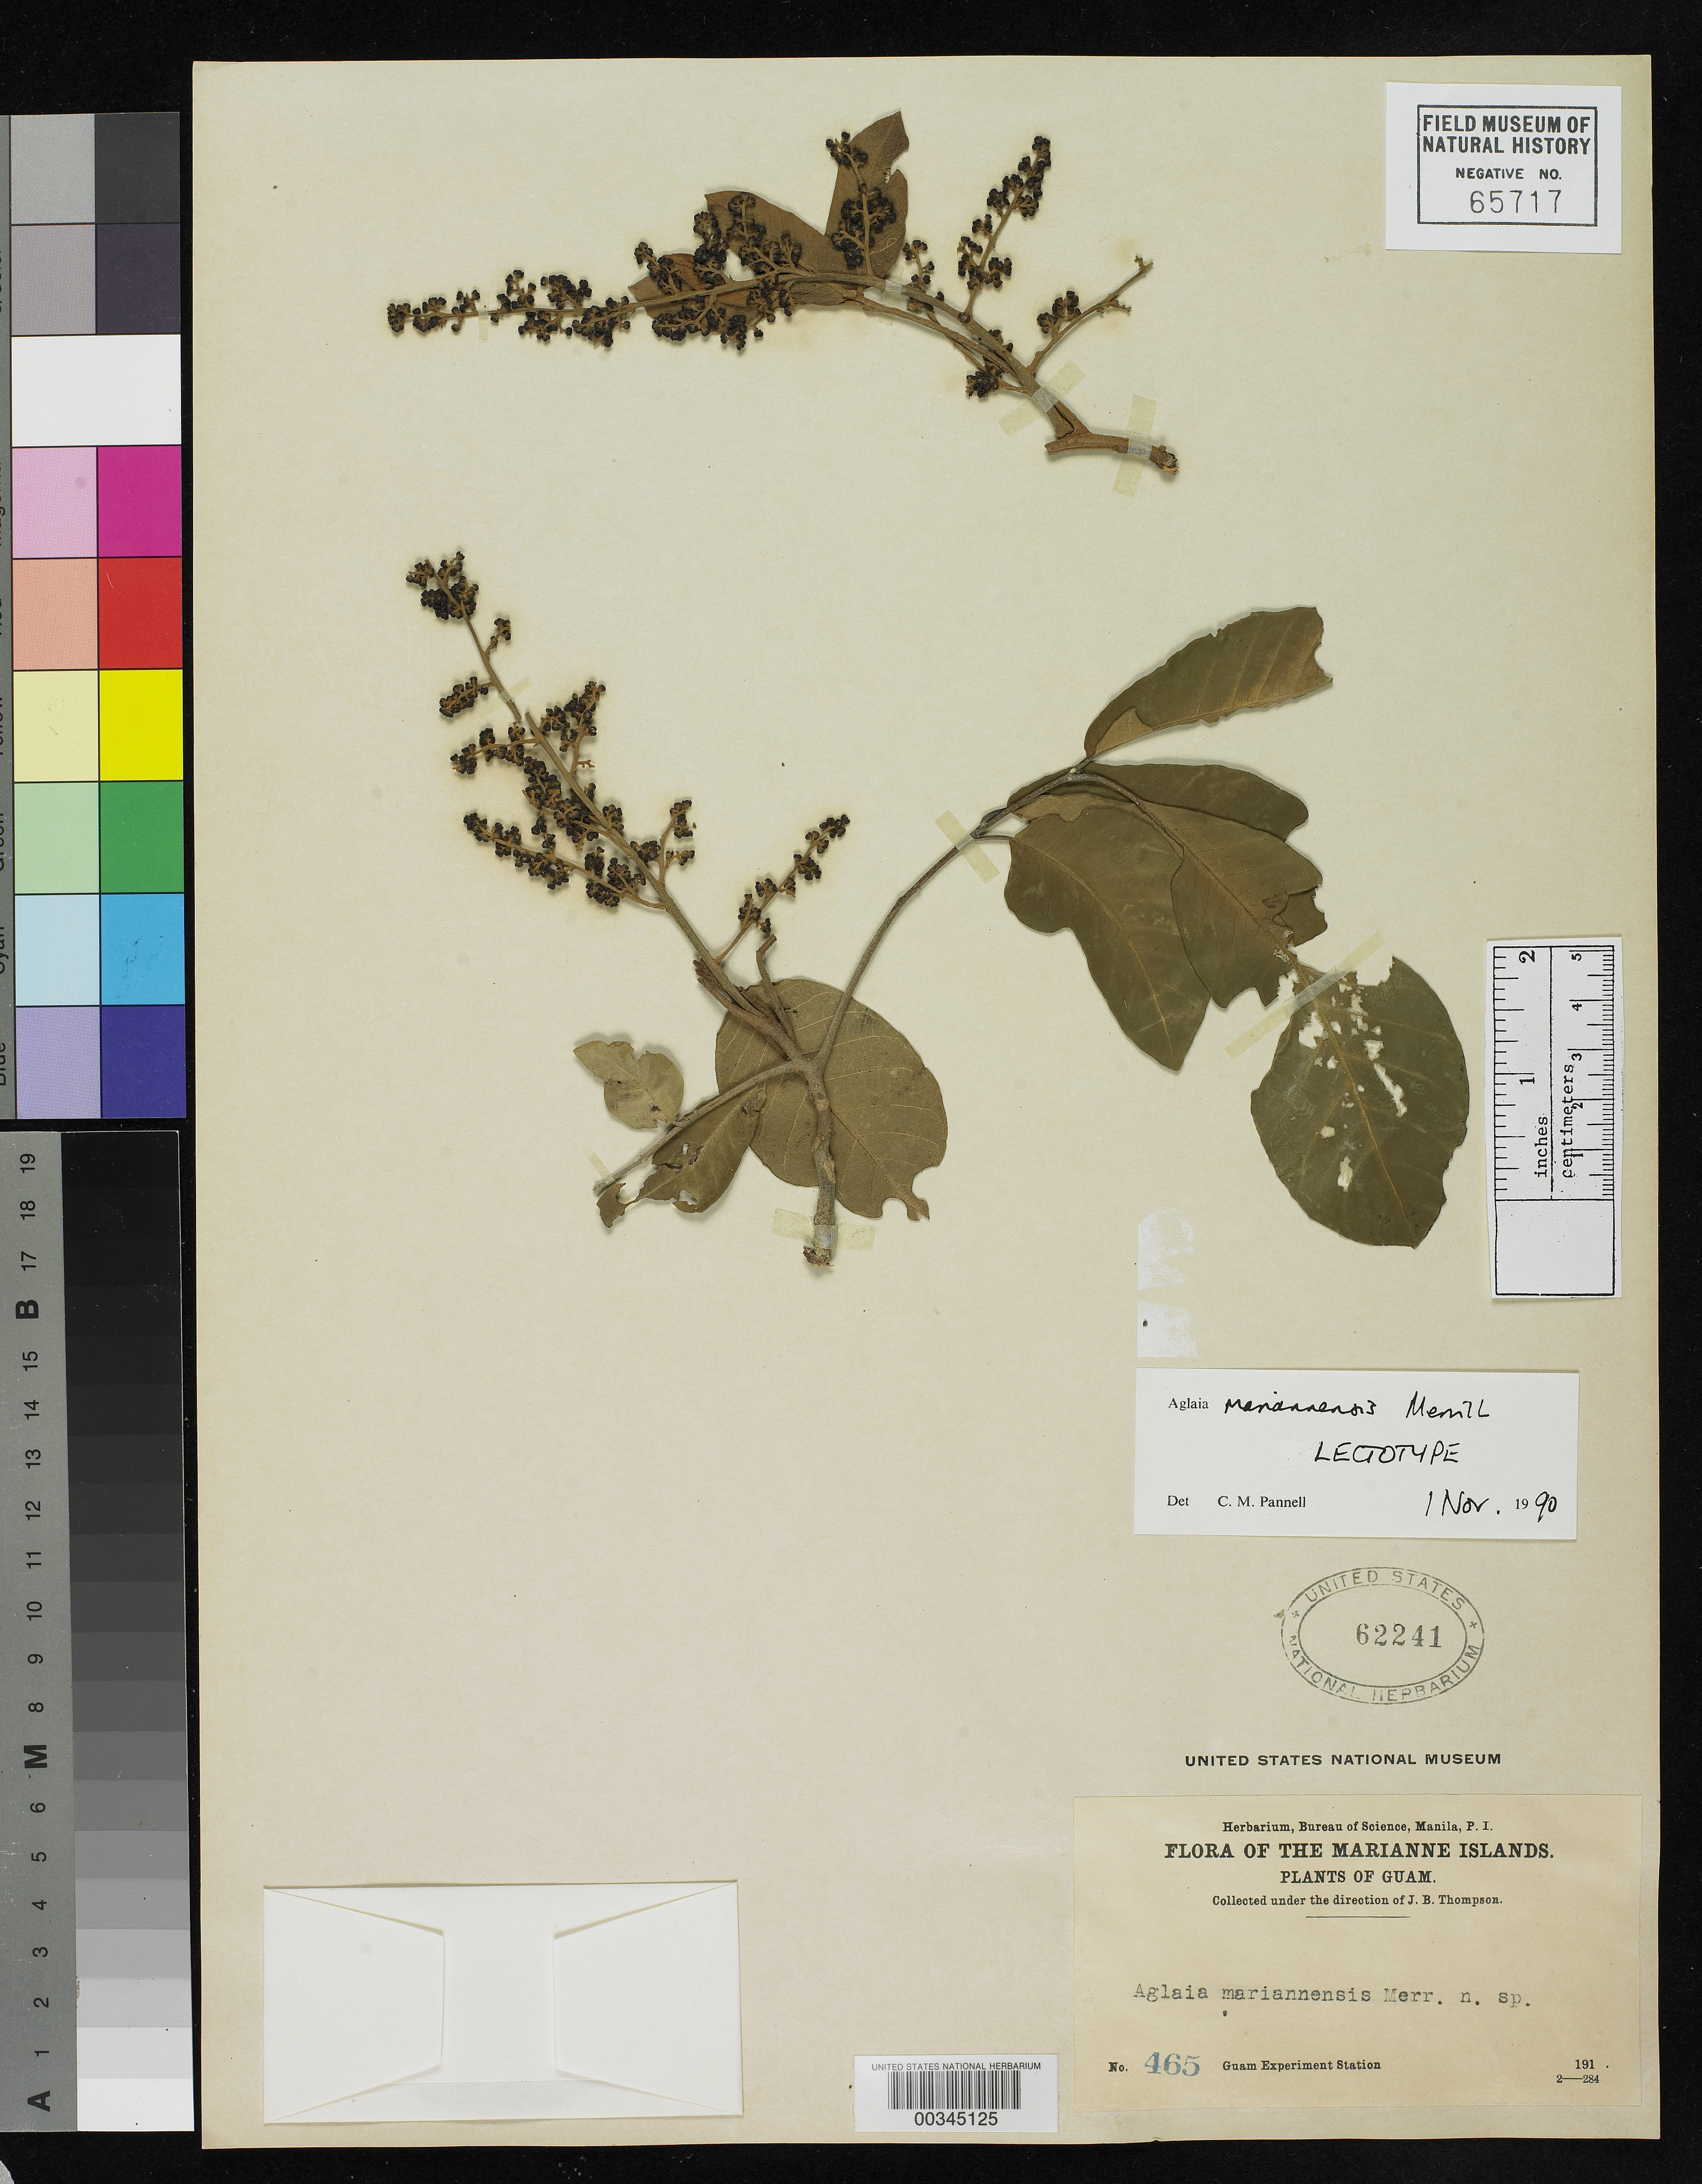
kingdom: Plantae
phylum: Tracheophyta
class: Magnoliopsida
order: Sapindales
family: Meliaceae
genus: Aglaia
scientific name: Aglaia mariannensis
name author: Merr.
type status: Lectotype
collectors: Guam Exp. Sta.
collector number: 465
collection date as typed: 191-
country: Guam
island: Guam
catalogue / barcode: US 62241